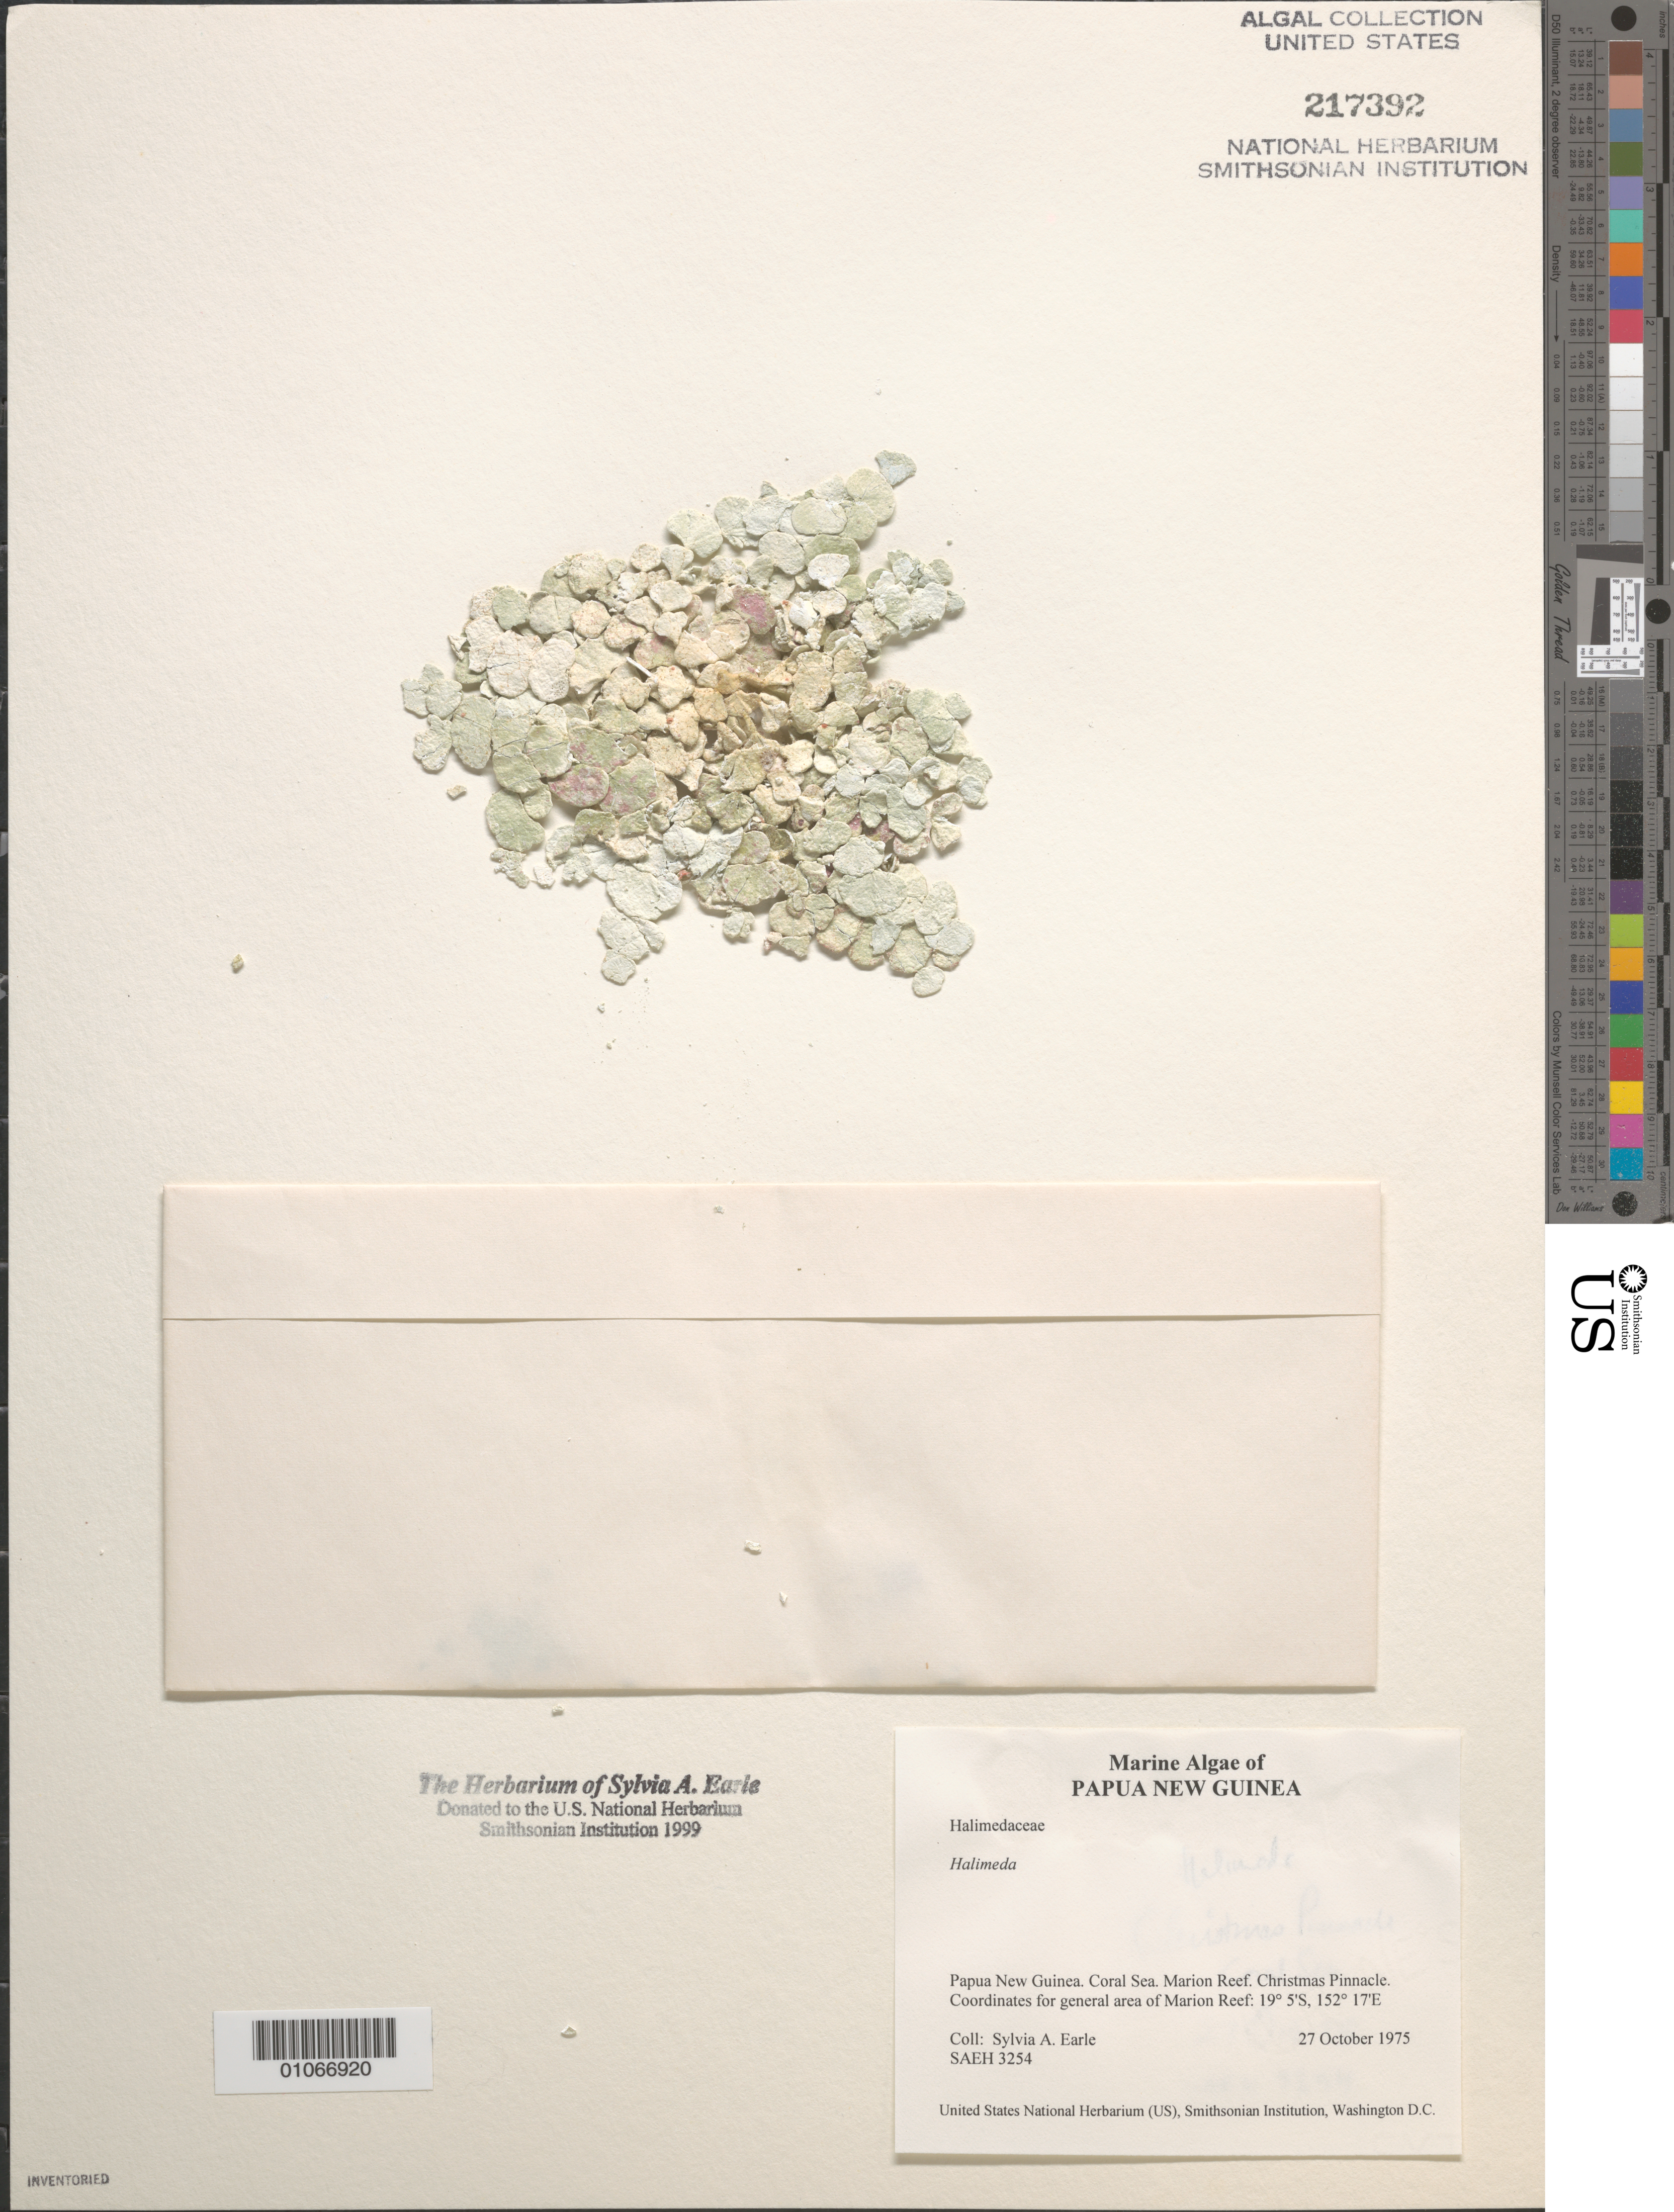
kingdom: Plantae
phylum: Chlorophyta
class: Ulvophyceae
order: Bryopsidales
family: Halimedaceae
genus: Halimeda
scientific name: Halimeda sp.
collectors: S. A. Earle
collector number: SAEH 3254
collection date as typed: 27 Oct 1975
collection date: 1975-10-27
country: Australia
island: Marion Reef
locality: Coral Sea, Marion Reef, Christmas Pinnacle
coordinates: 19 5'S, 152 17'E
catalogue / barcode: US 217392